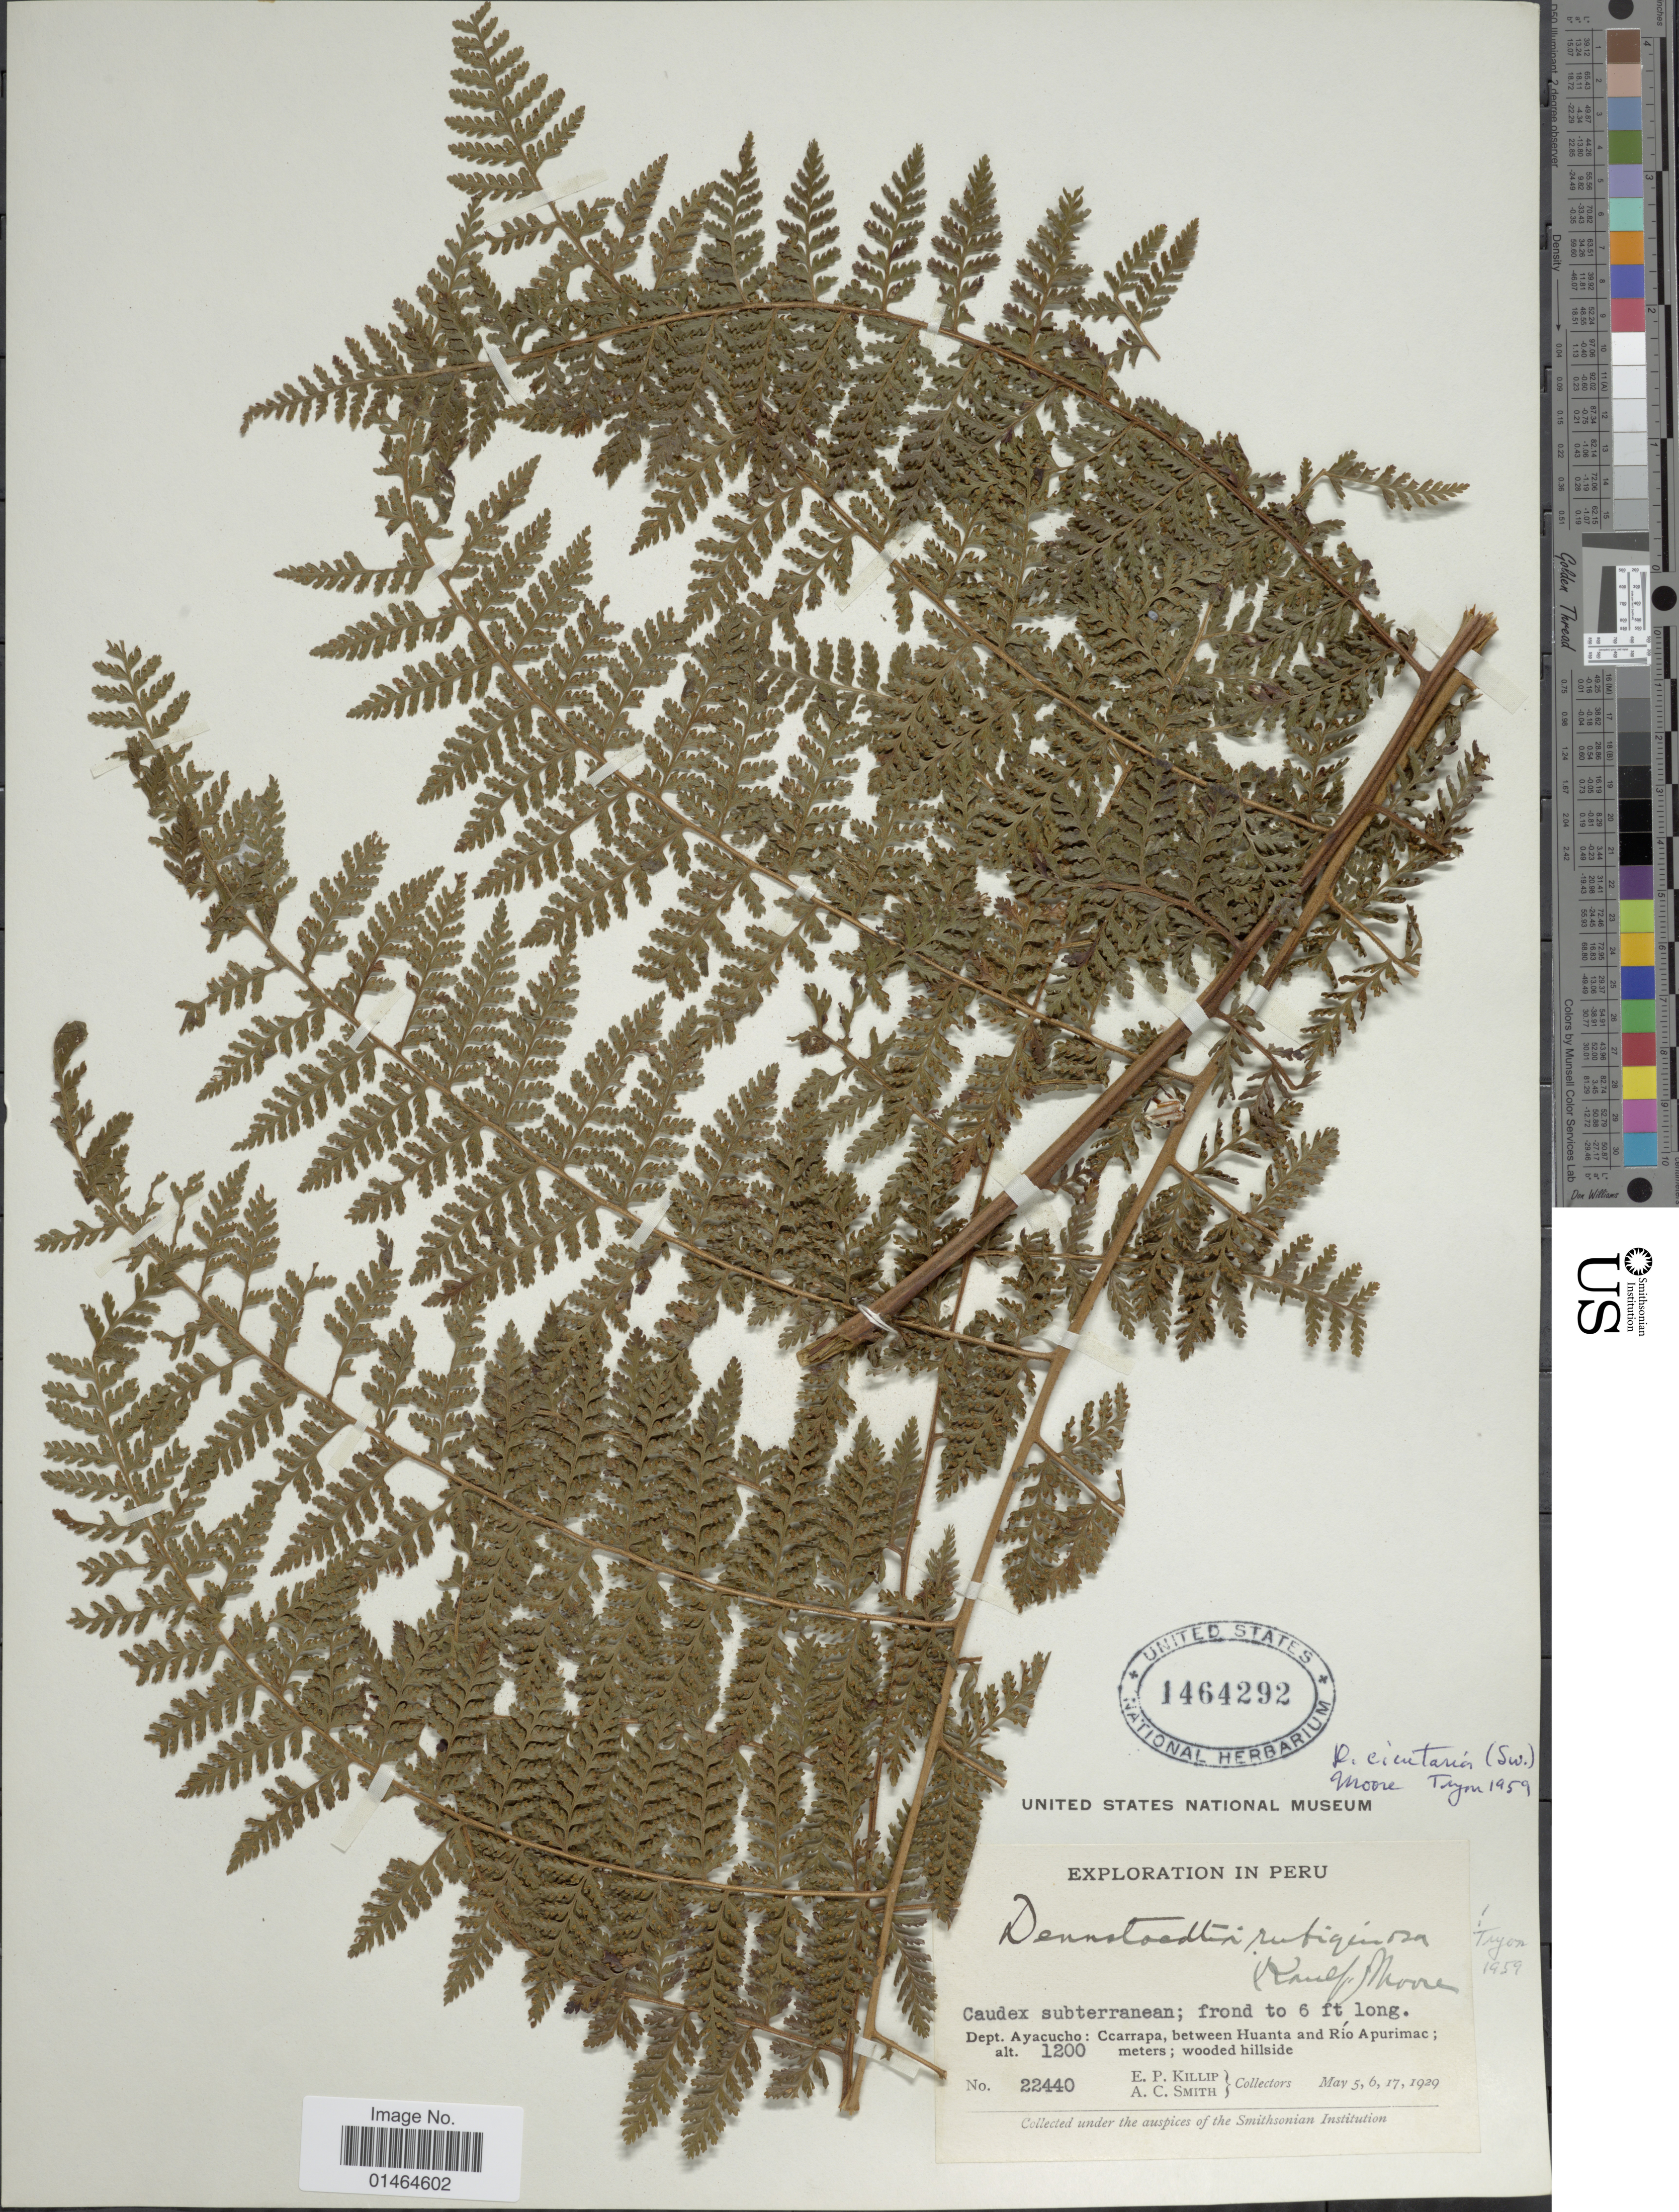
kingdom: Plantae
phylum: Tracheophyta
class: Polypodiopsida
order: Polypodiales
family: Dennstaedtiaceae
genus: Dennstaedtia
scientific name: Dennstaedtia cicutaria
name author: (Sw.) T. Moore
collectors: E. P. Killip & A. C. Smith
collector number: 22440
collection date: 1929-05-05/1929-05-17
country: Peru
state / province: Ayacucho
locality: Ccarrapa, between Huanta and Río Apurimac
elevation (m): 1200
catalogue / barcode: US 1464292